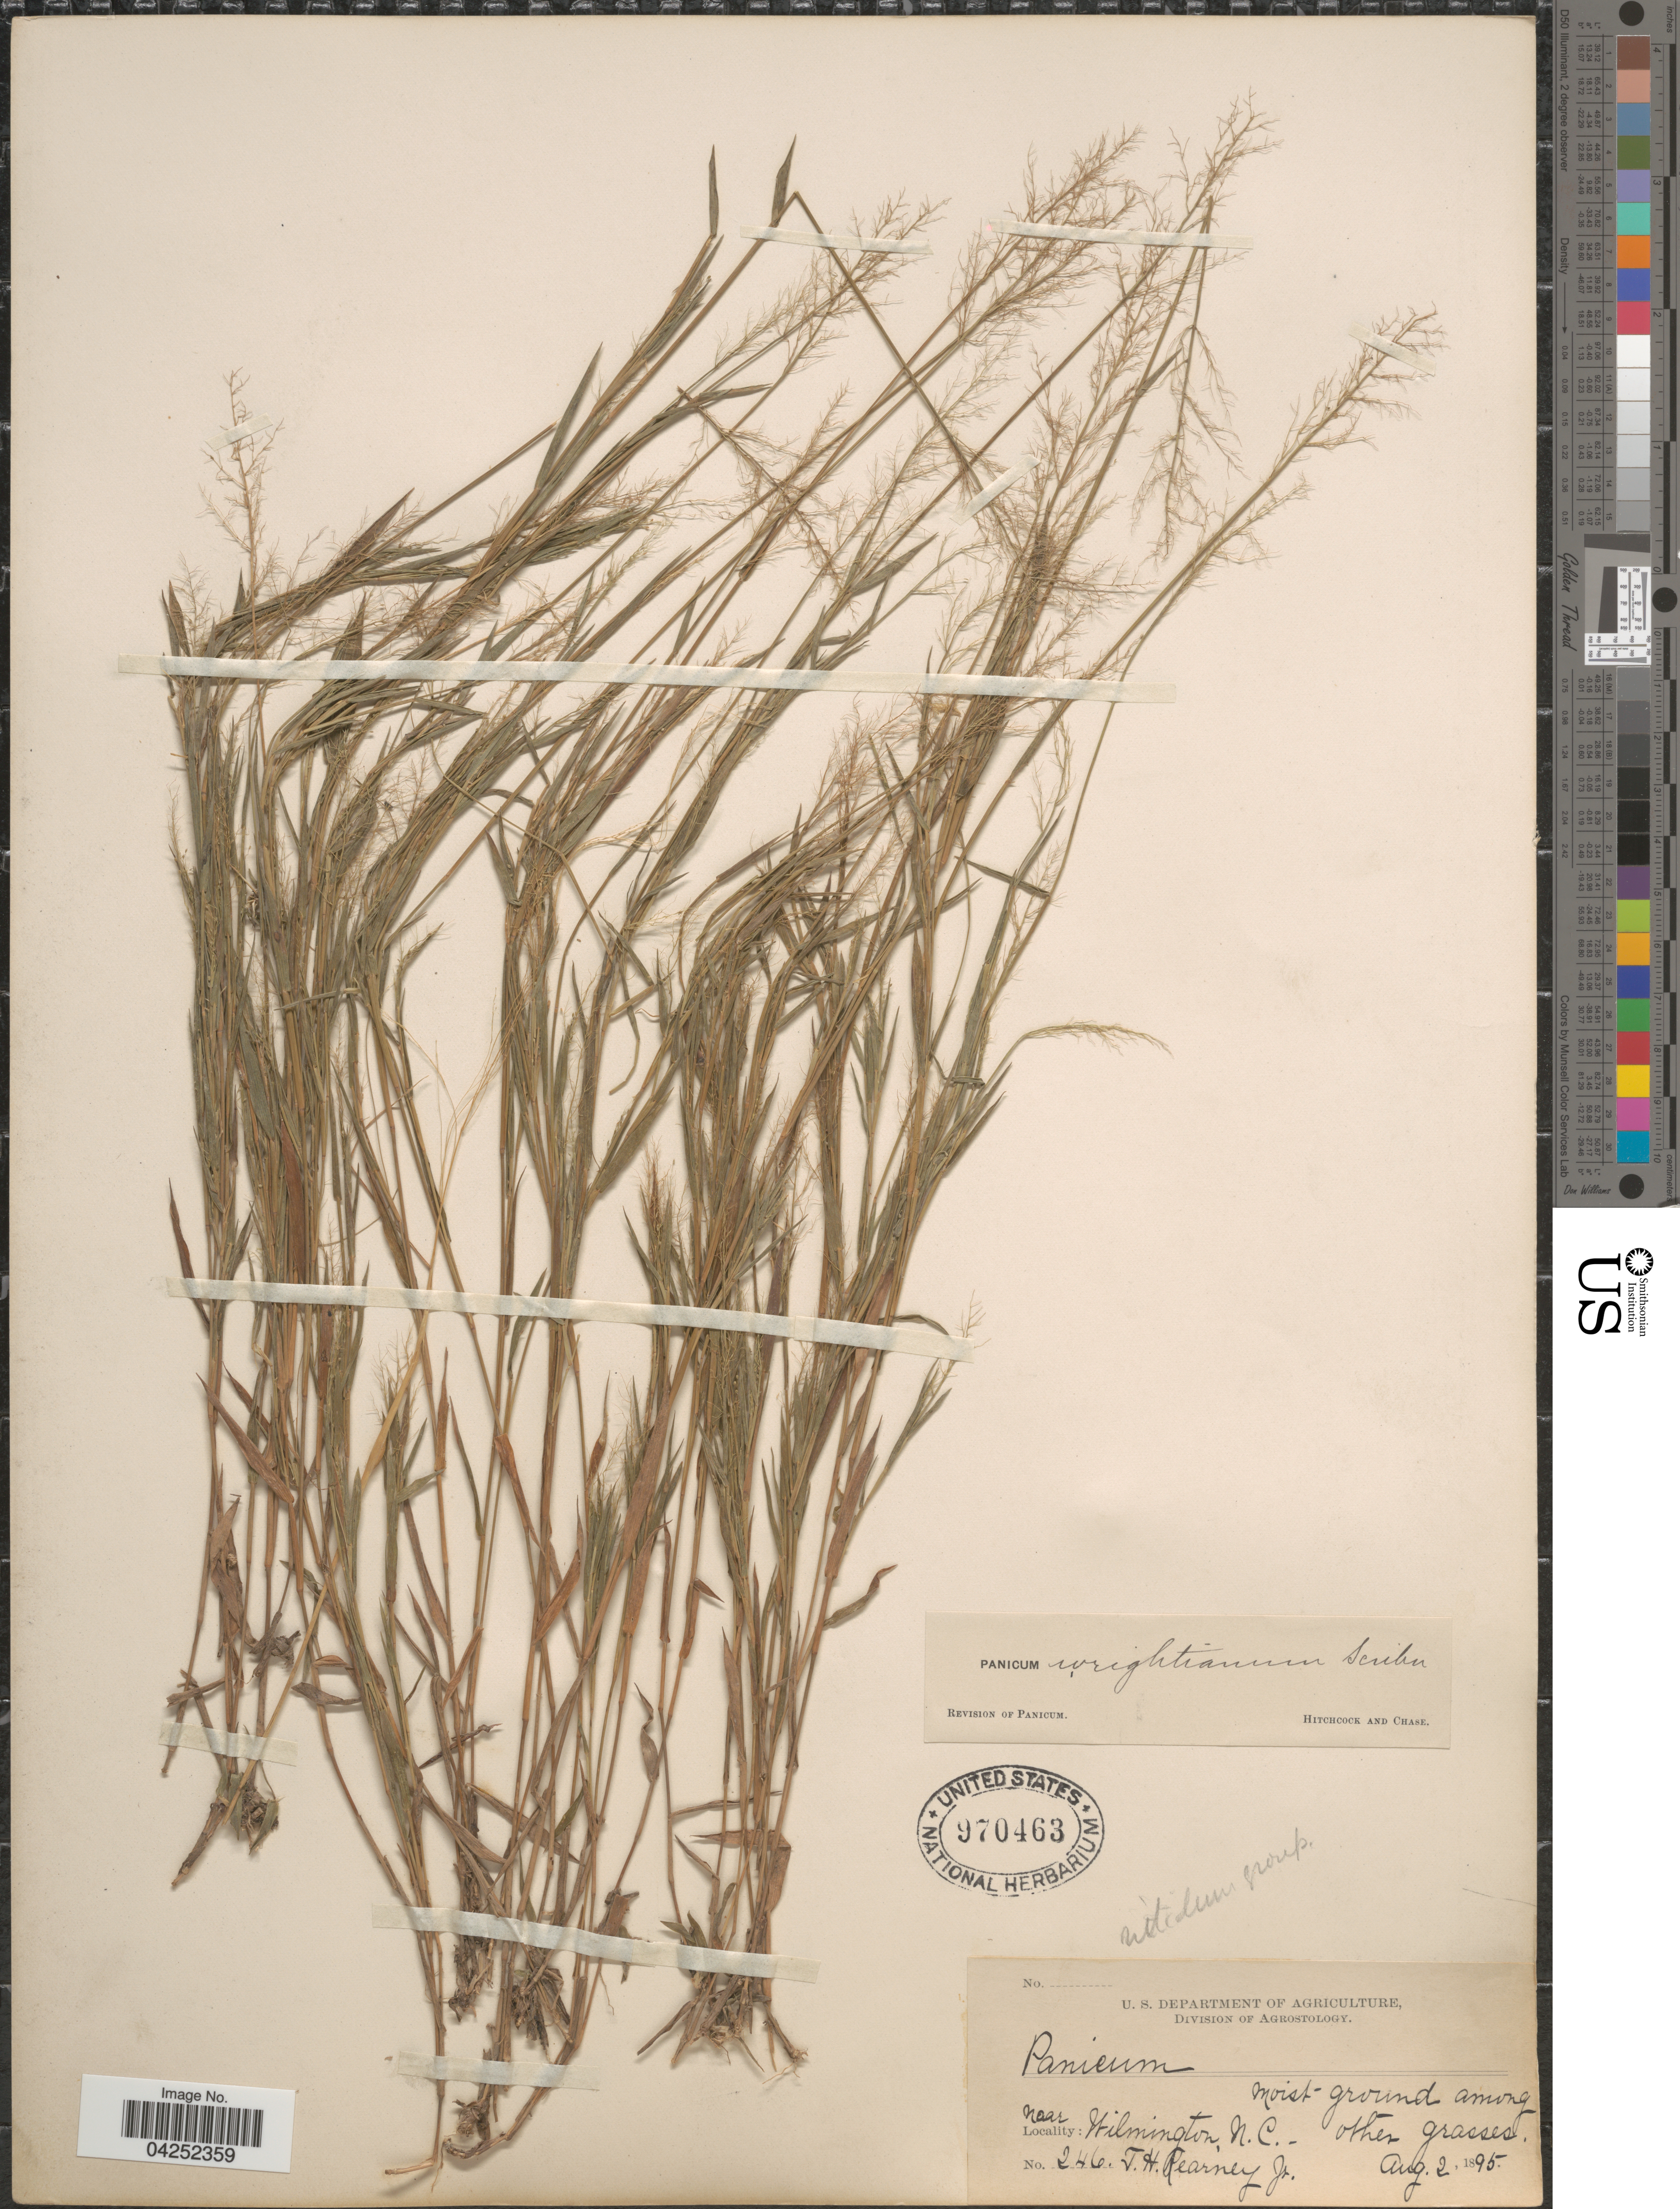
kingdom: Plantae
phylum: Tracheophyta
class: Liliopsida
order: Poales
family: Poaceae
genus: Dichanthelium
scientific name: Dichanthelium acuminatum var. longiligulatum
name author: (Nash) Gould & C.A. Clark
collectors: T. H. Kearney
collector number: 246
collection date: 1895-08-02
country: United States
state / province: North Carolina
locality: Moist ground among other grasses. Near Wilmington.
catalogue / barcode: US 970463